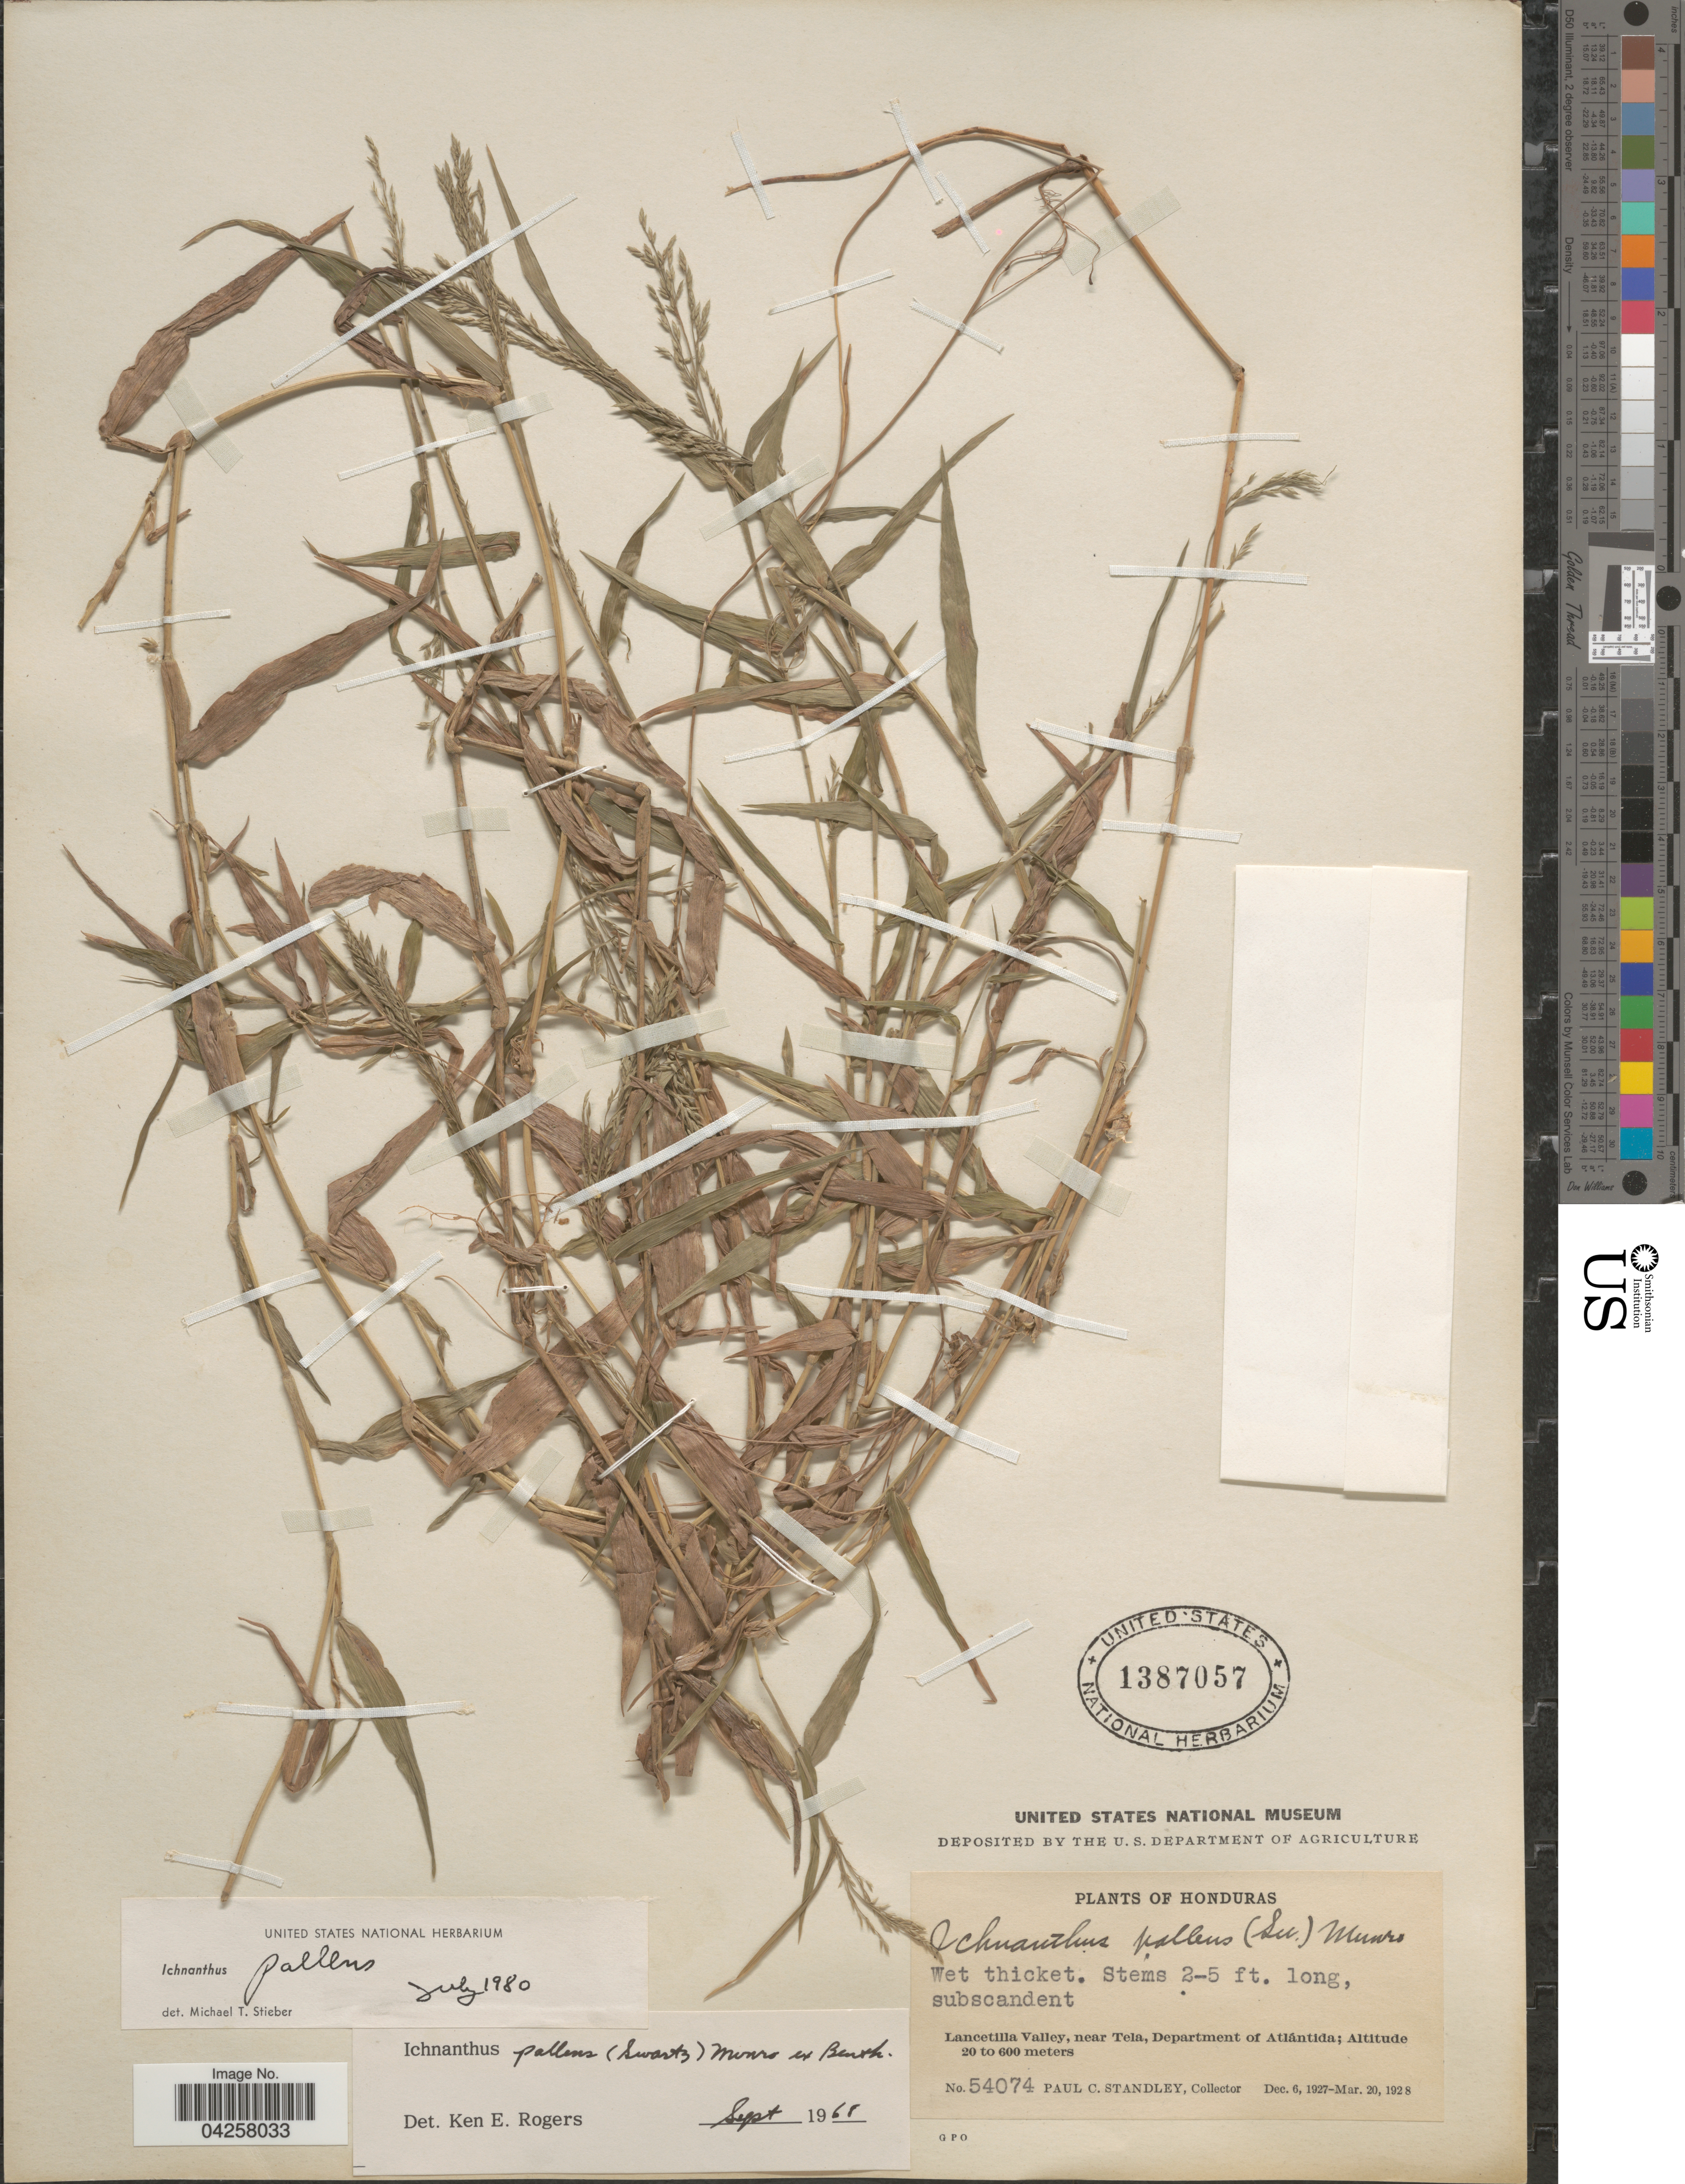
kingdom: Plantae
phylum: Tracheophyta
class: Liliopsida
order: Poales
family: Poaceae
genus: Ichnanthus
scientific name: Ichnanthus pallens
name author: (Sw.) Munro ex Benth.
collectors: P. C. Standley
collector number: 54074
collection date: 1927-12-06/1928-03-20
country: Honduras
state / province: Atlantida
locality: Lancetilla Valley, near Tela, Department of Atlántida.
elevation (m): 20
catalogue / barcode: US 1387057